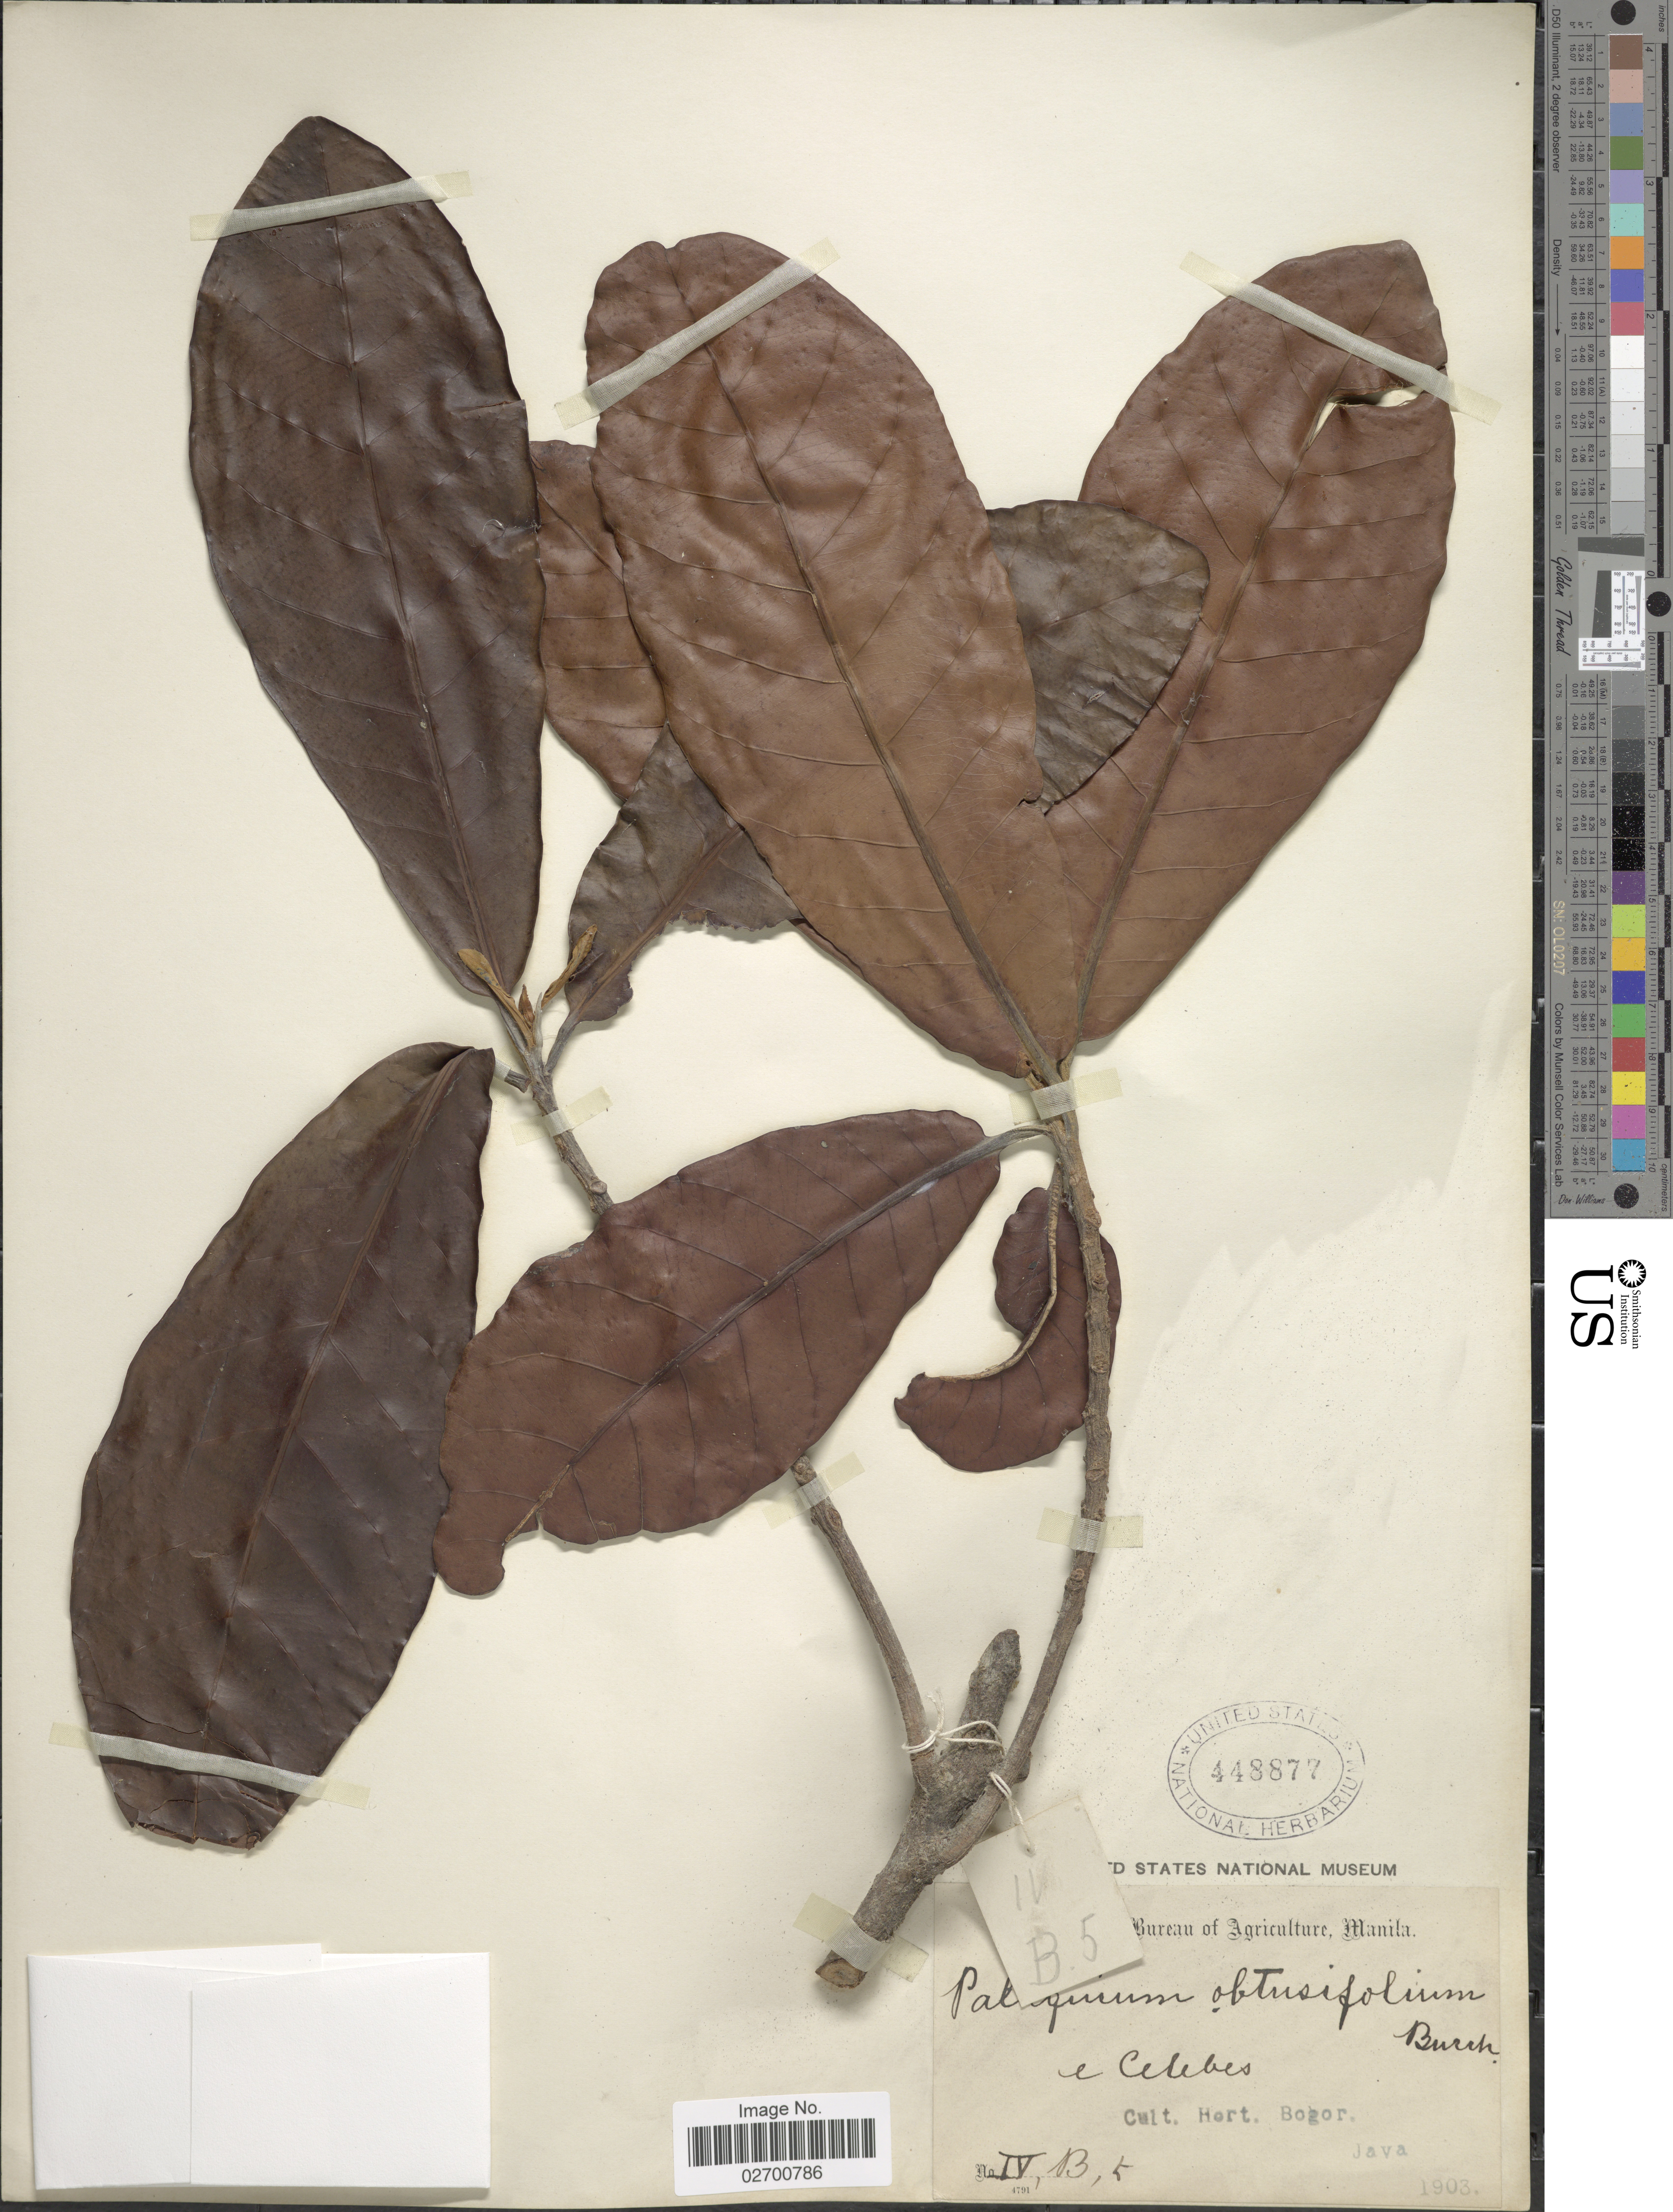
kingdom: Plantae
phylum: Tracheophyta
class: Magnoliopsida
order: Ericales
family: Sapotaceae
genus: Palaquium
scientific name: Palaquium obtusifolium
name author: Burck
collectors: ex Herb. Bur. Agric. Manila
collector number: IV,B,5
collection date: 1903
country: Indonesia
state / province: Java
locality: Cult. Hort. Bogor. e Celebes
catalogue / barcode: US 448877